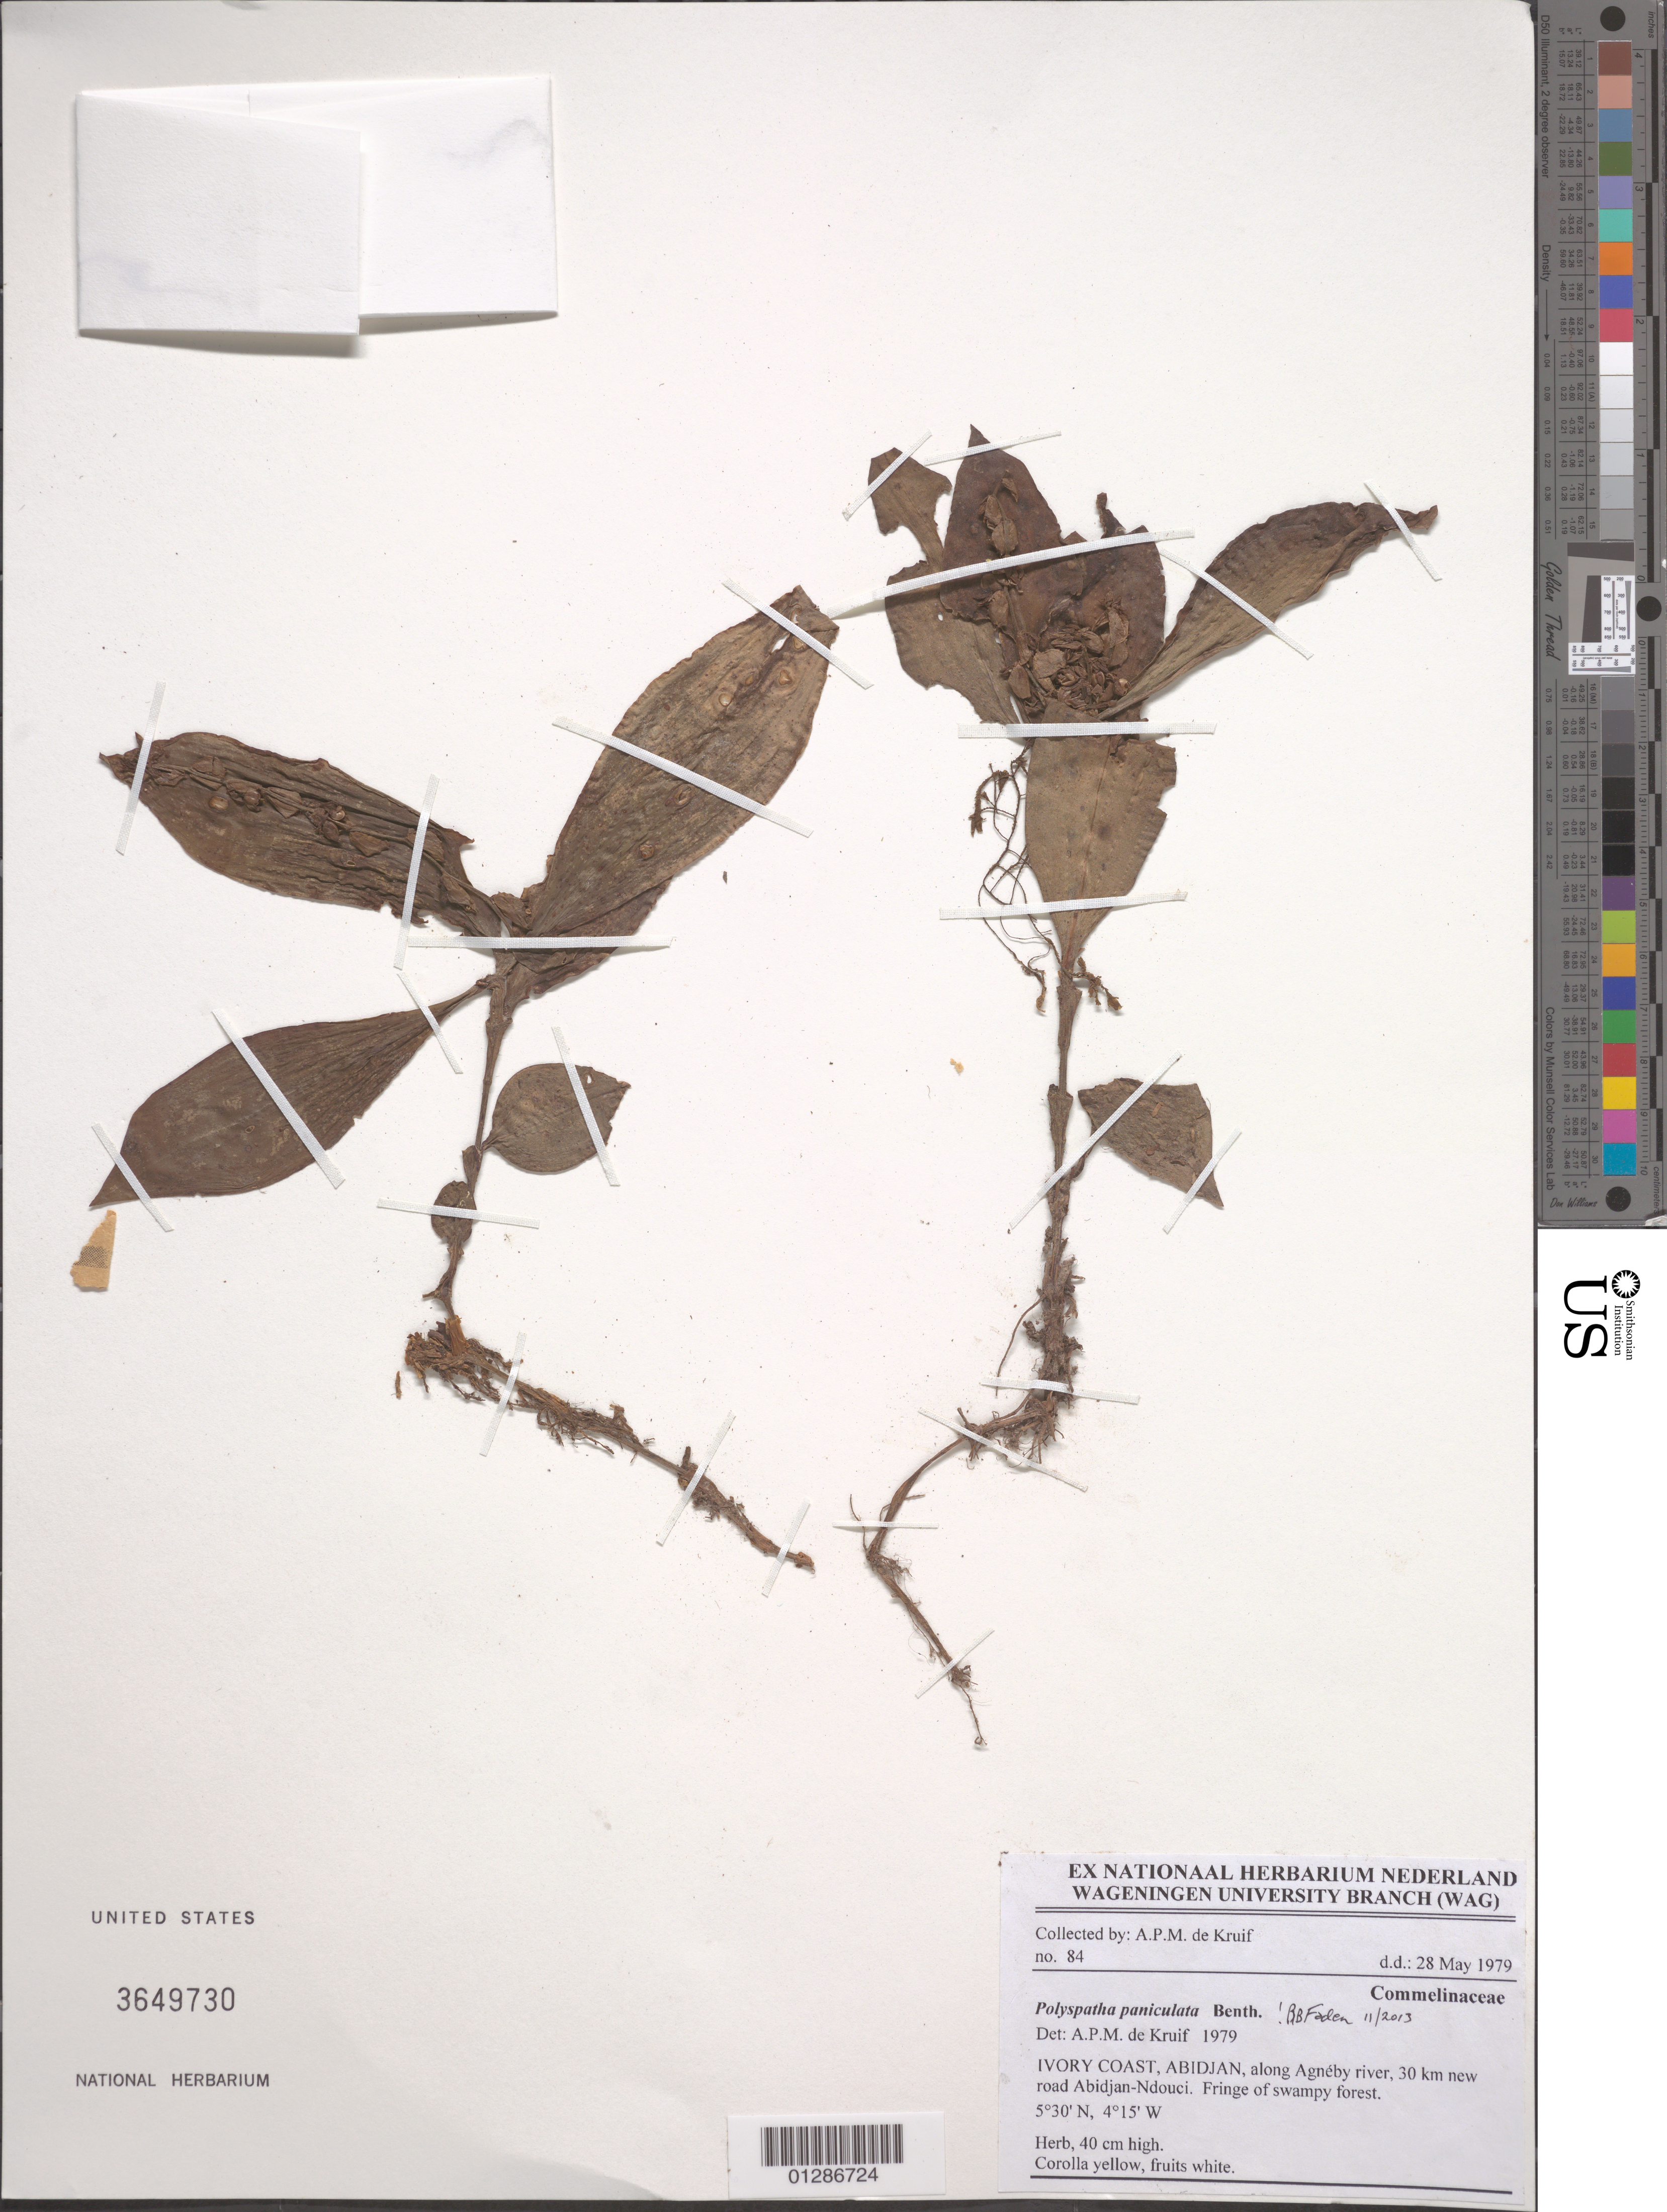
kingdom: Plantae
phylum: Tracheophyta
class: Liliopsida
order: Commelinales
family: Commelinaceae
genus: Polyspatha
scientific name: Polyspatha paniculata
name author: Benth.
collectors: A. P. de Kruif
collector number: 84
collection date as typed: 28 May 1979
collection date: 1979-05-28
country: Ivory Coast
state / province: Abidjan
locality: Along Agneby river, 30 km new road Abidjan-Ndouci.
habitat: Herb.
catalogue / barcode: US 3649730